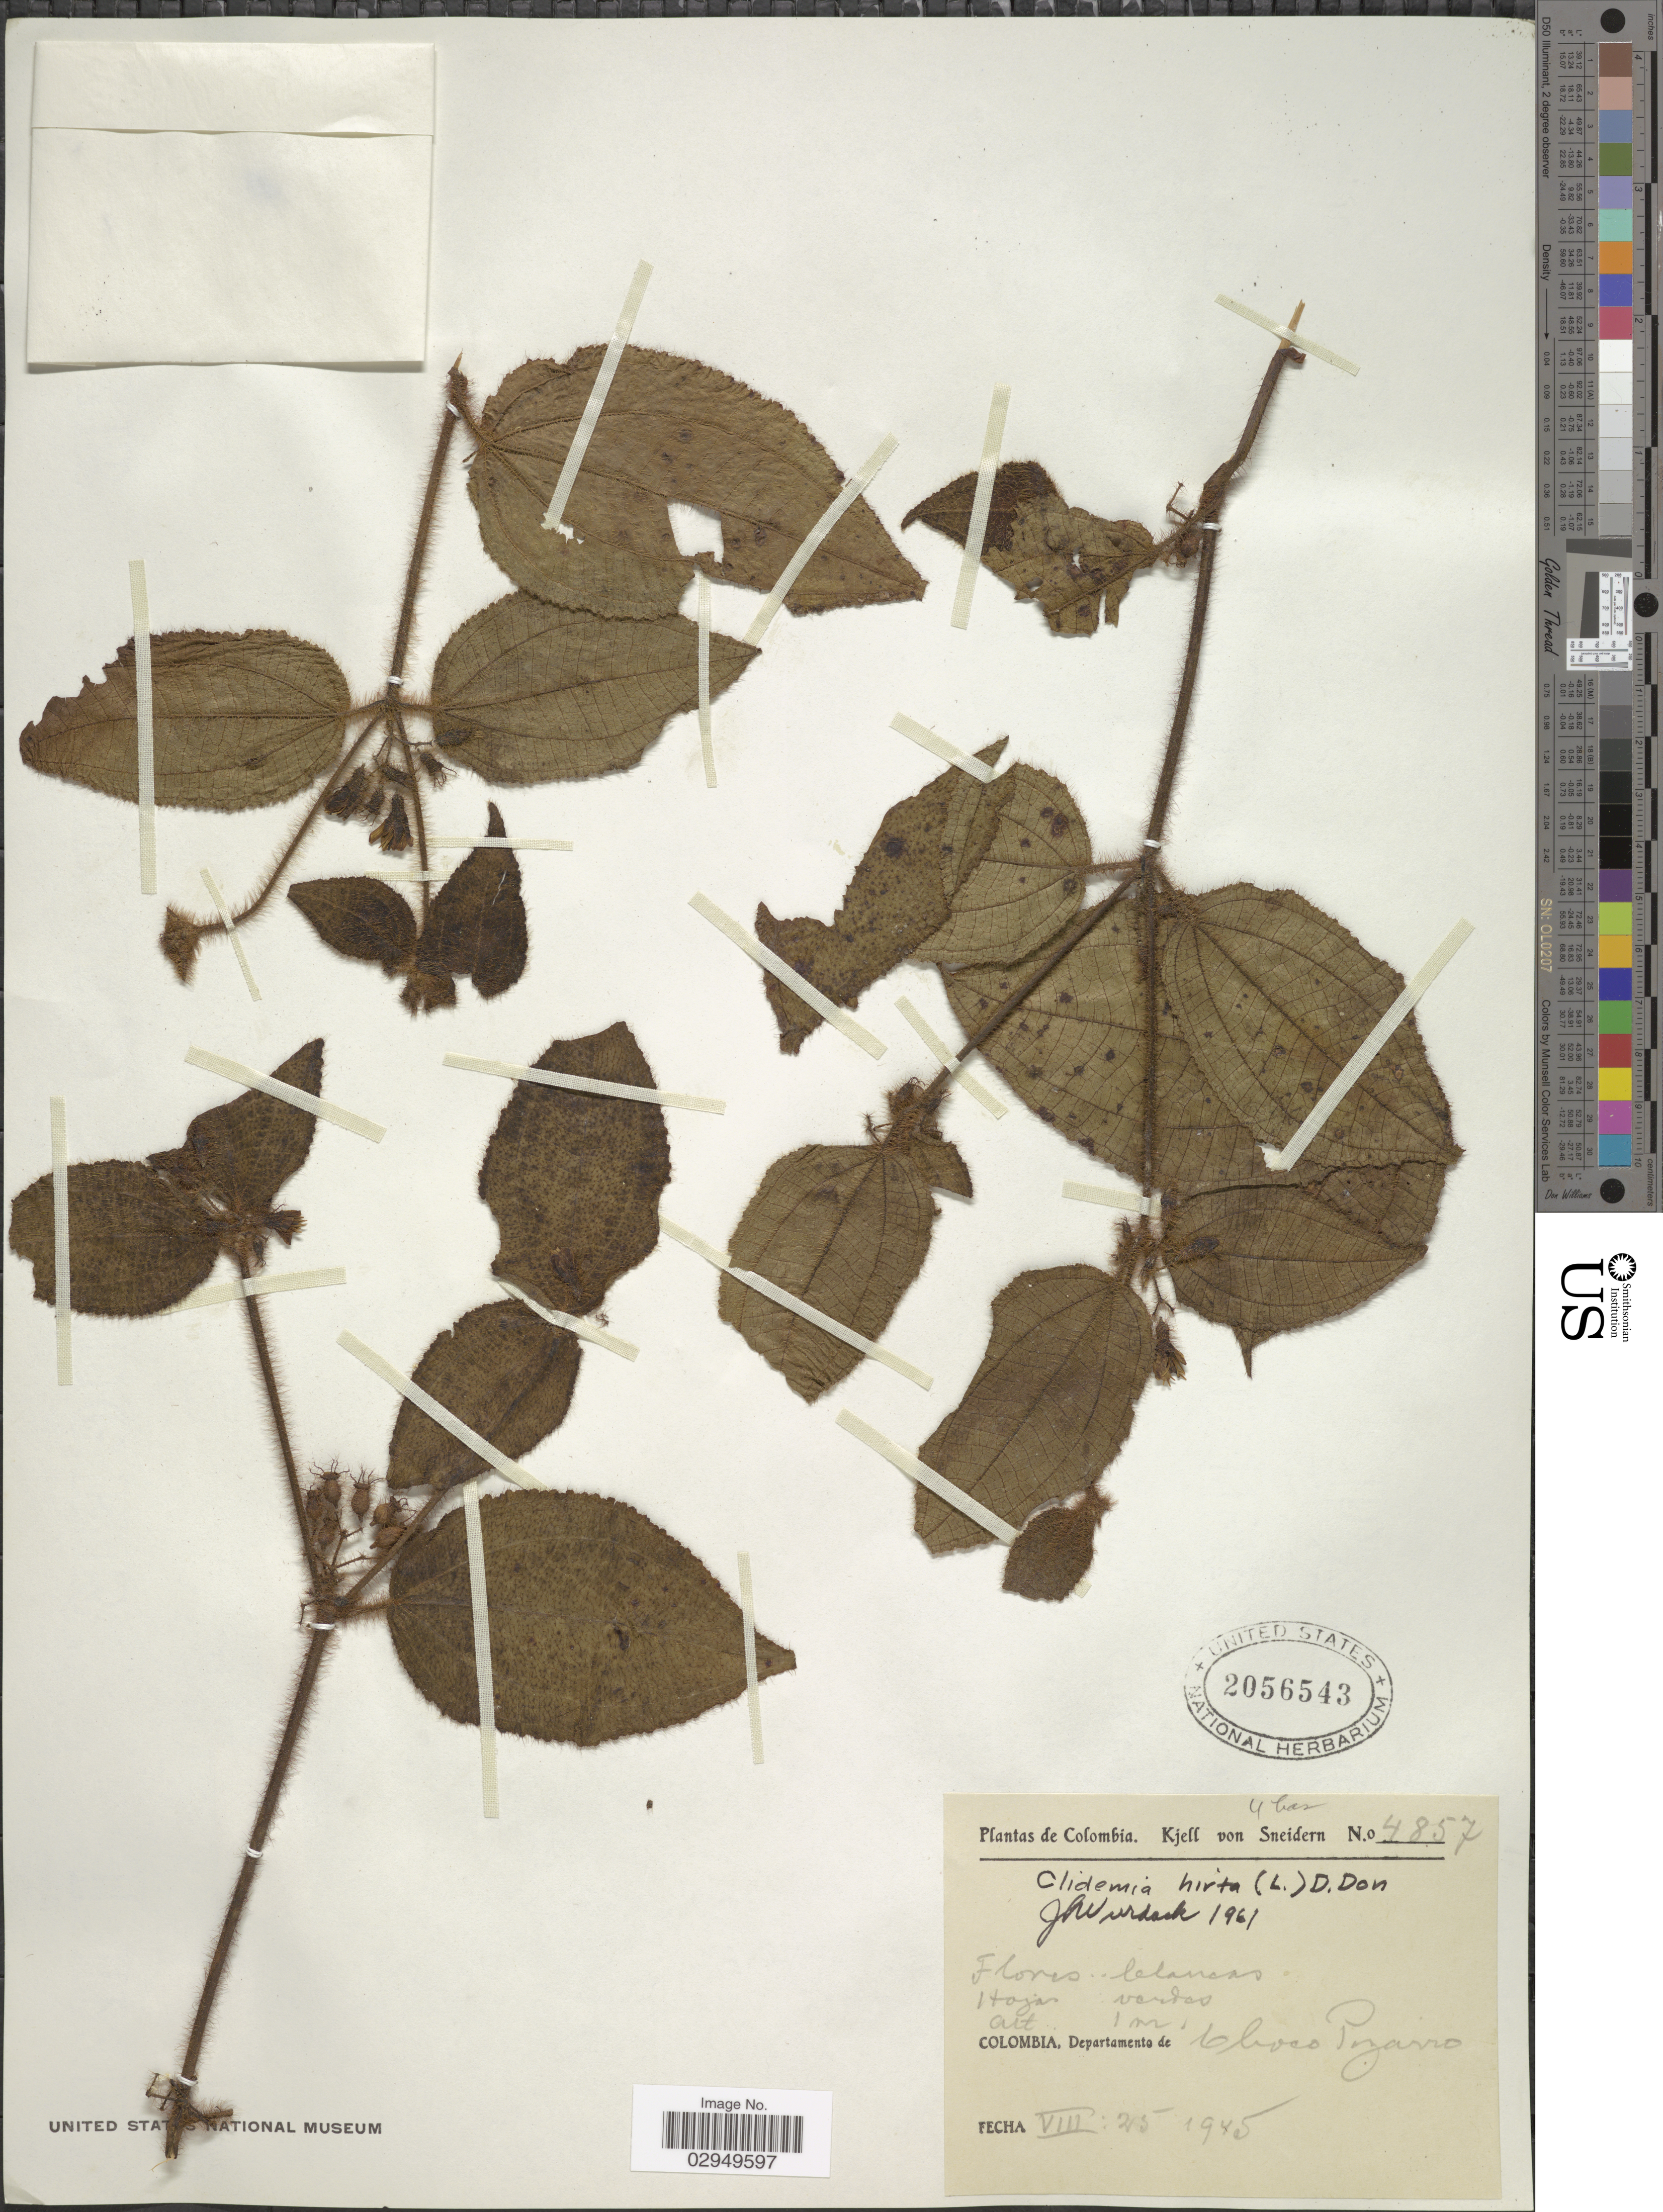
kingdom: Plantae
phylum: Tracheophyta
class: Magnoliopsida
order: Myrtales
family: Melastomataceae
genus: Clidemia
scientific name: Clidemia hirta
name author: (L.) D. Don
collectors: K. von Sneidern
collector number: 4857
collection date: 1945-08-25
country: Colombia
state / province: Chocó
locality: Departamento de Choco Pizarro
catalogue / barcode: US 2056543